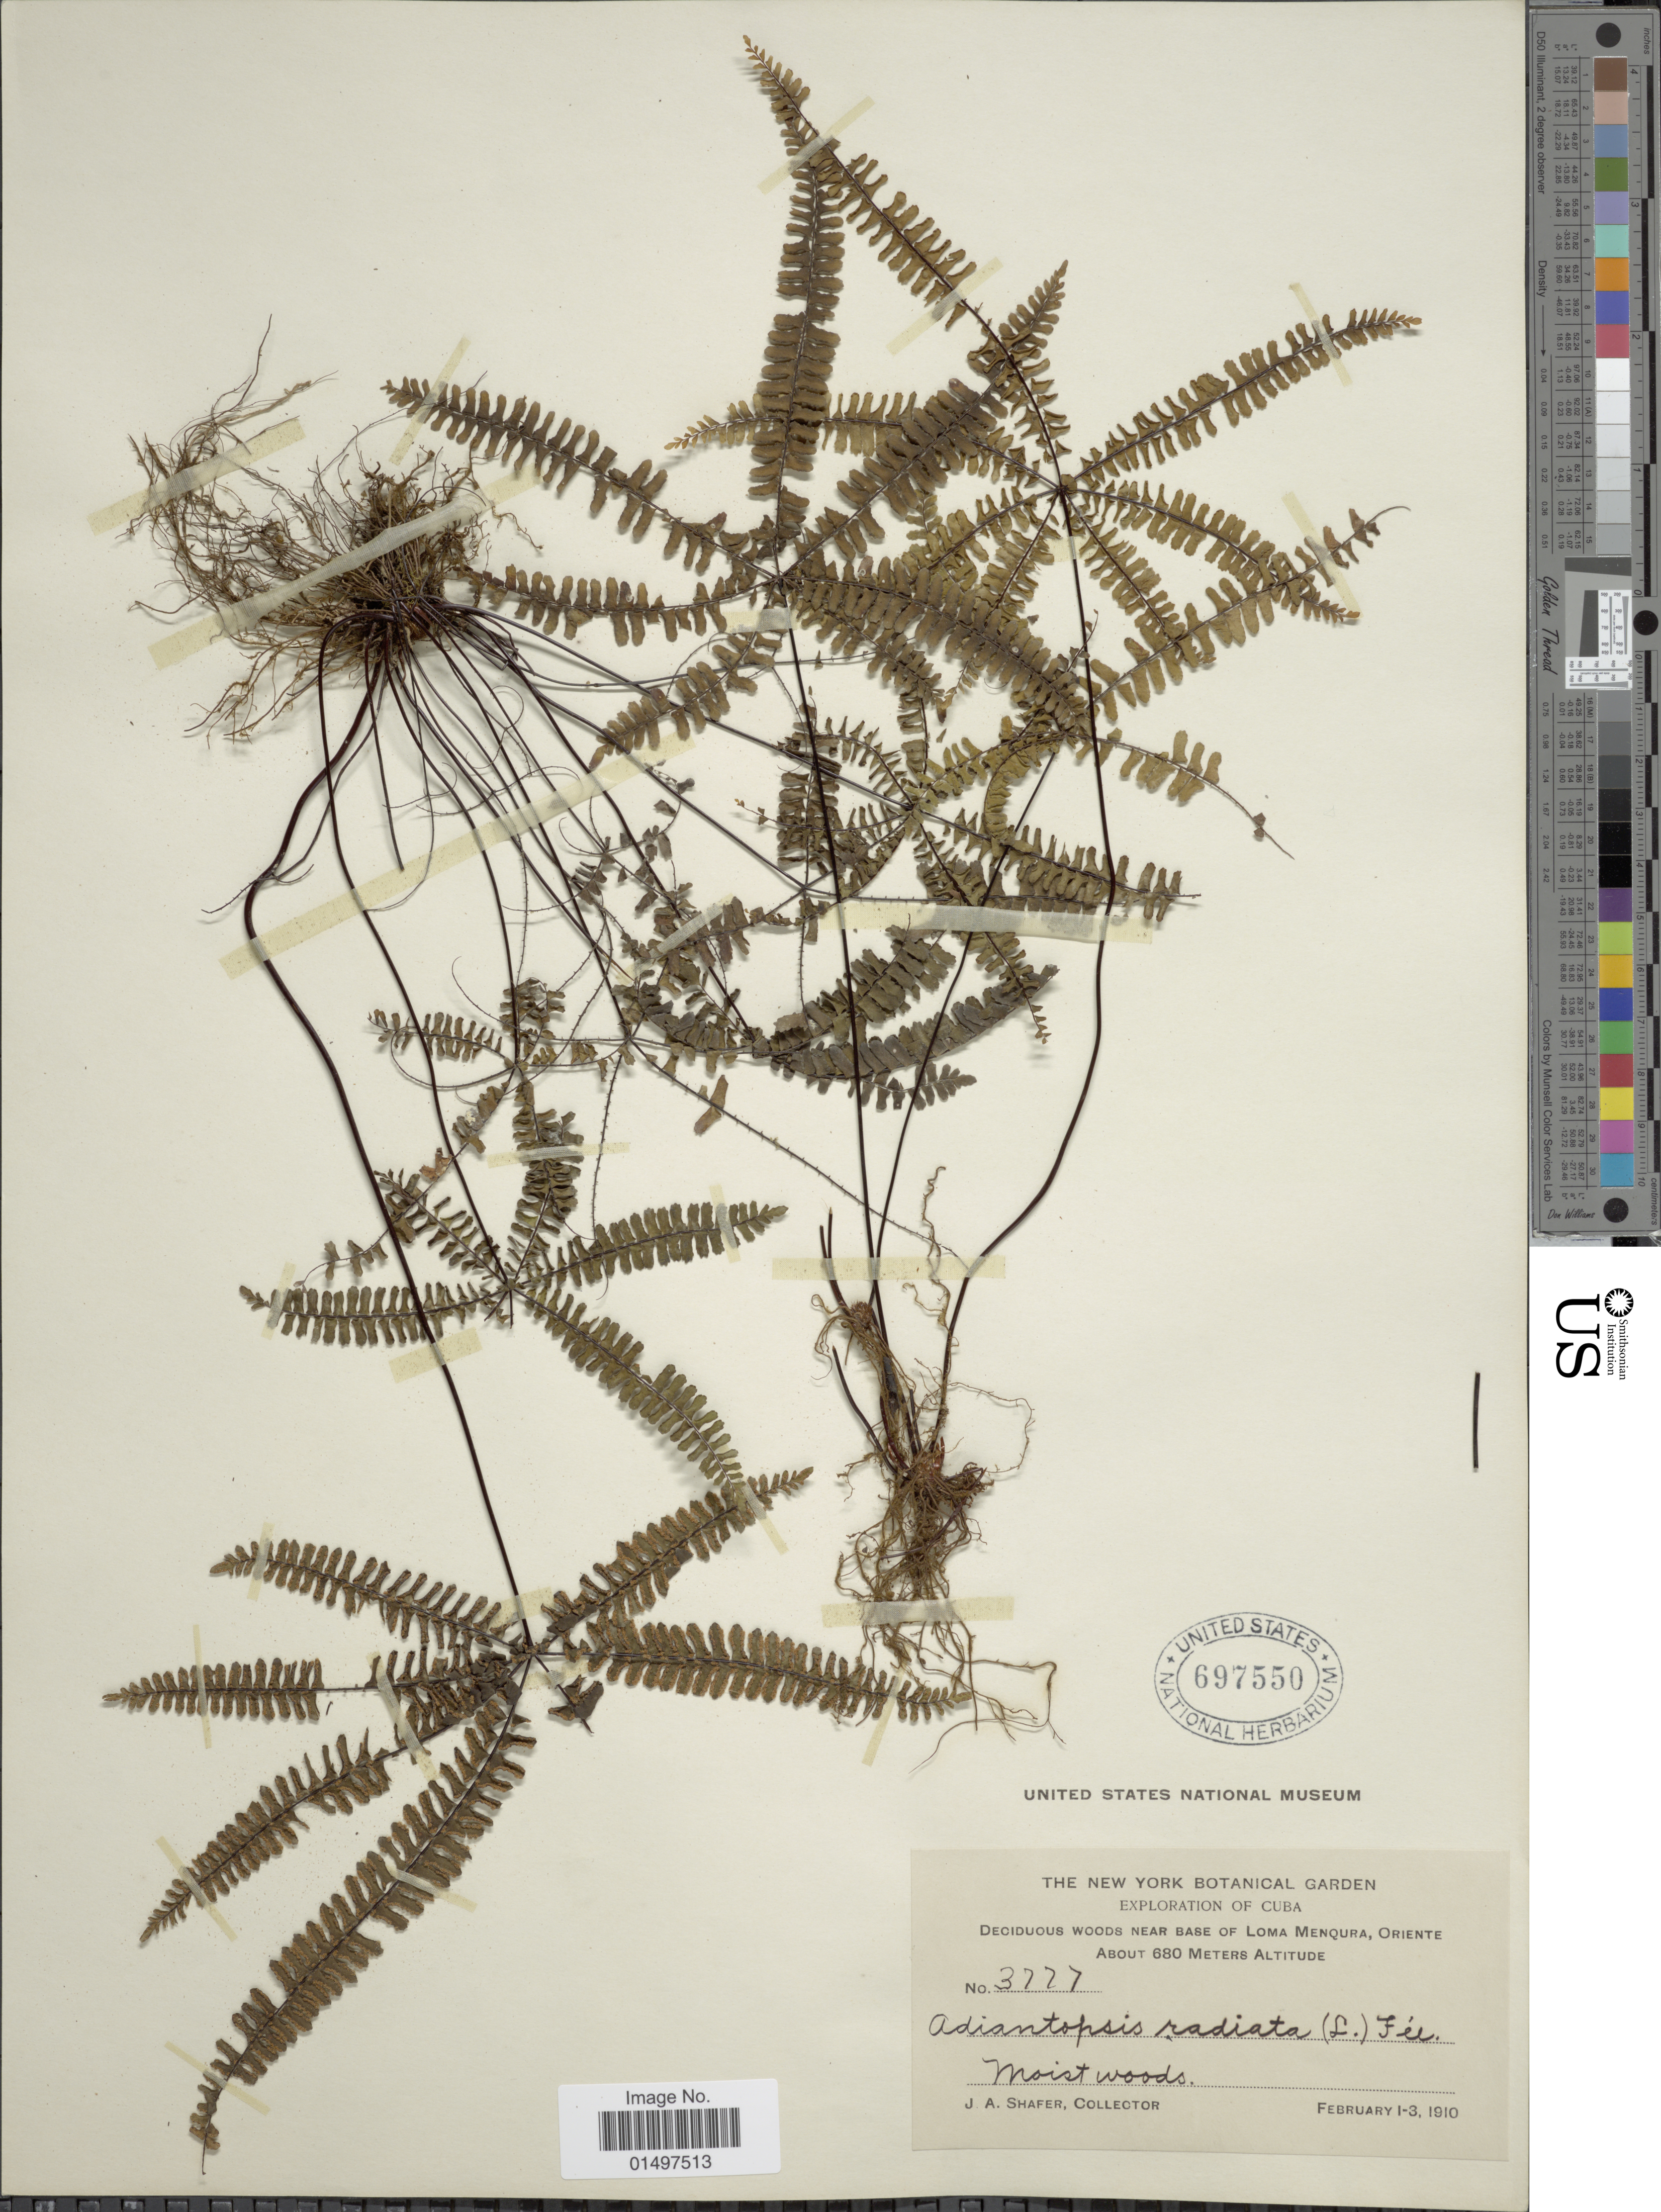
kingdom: Plantae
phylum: Tracheophyta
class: Polypodiopsida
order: Polypodiales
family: Pteridaceae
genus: Adiantopsis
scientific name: Adiantopsis radiata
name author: (L.) Fée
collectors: J. A. Shafer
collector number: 3227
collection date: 1910-02-01/1910-02-03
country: Cuba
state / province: Oriente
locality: Near Base of Loma Menqura.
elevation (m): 680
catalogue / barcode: US 697550